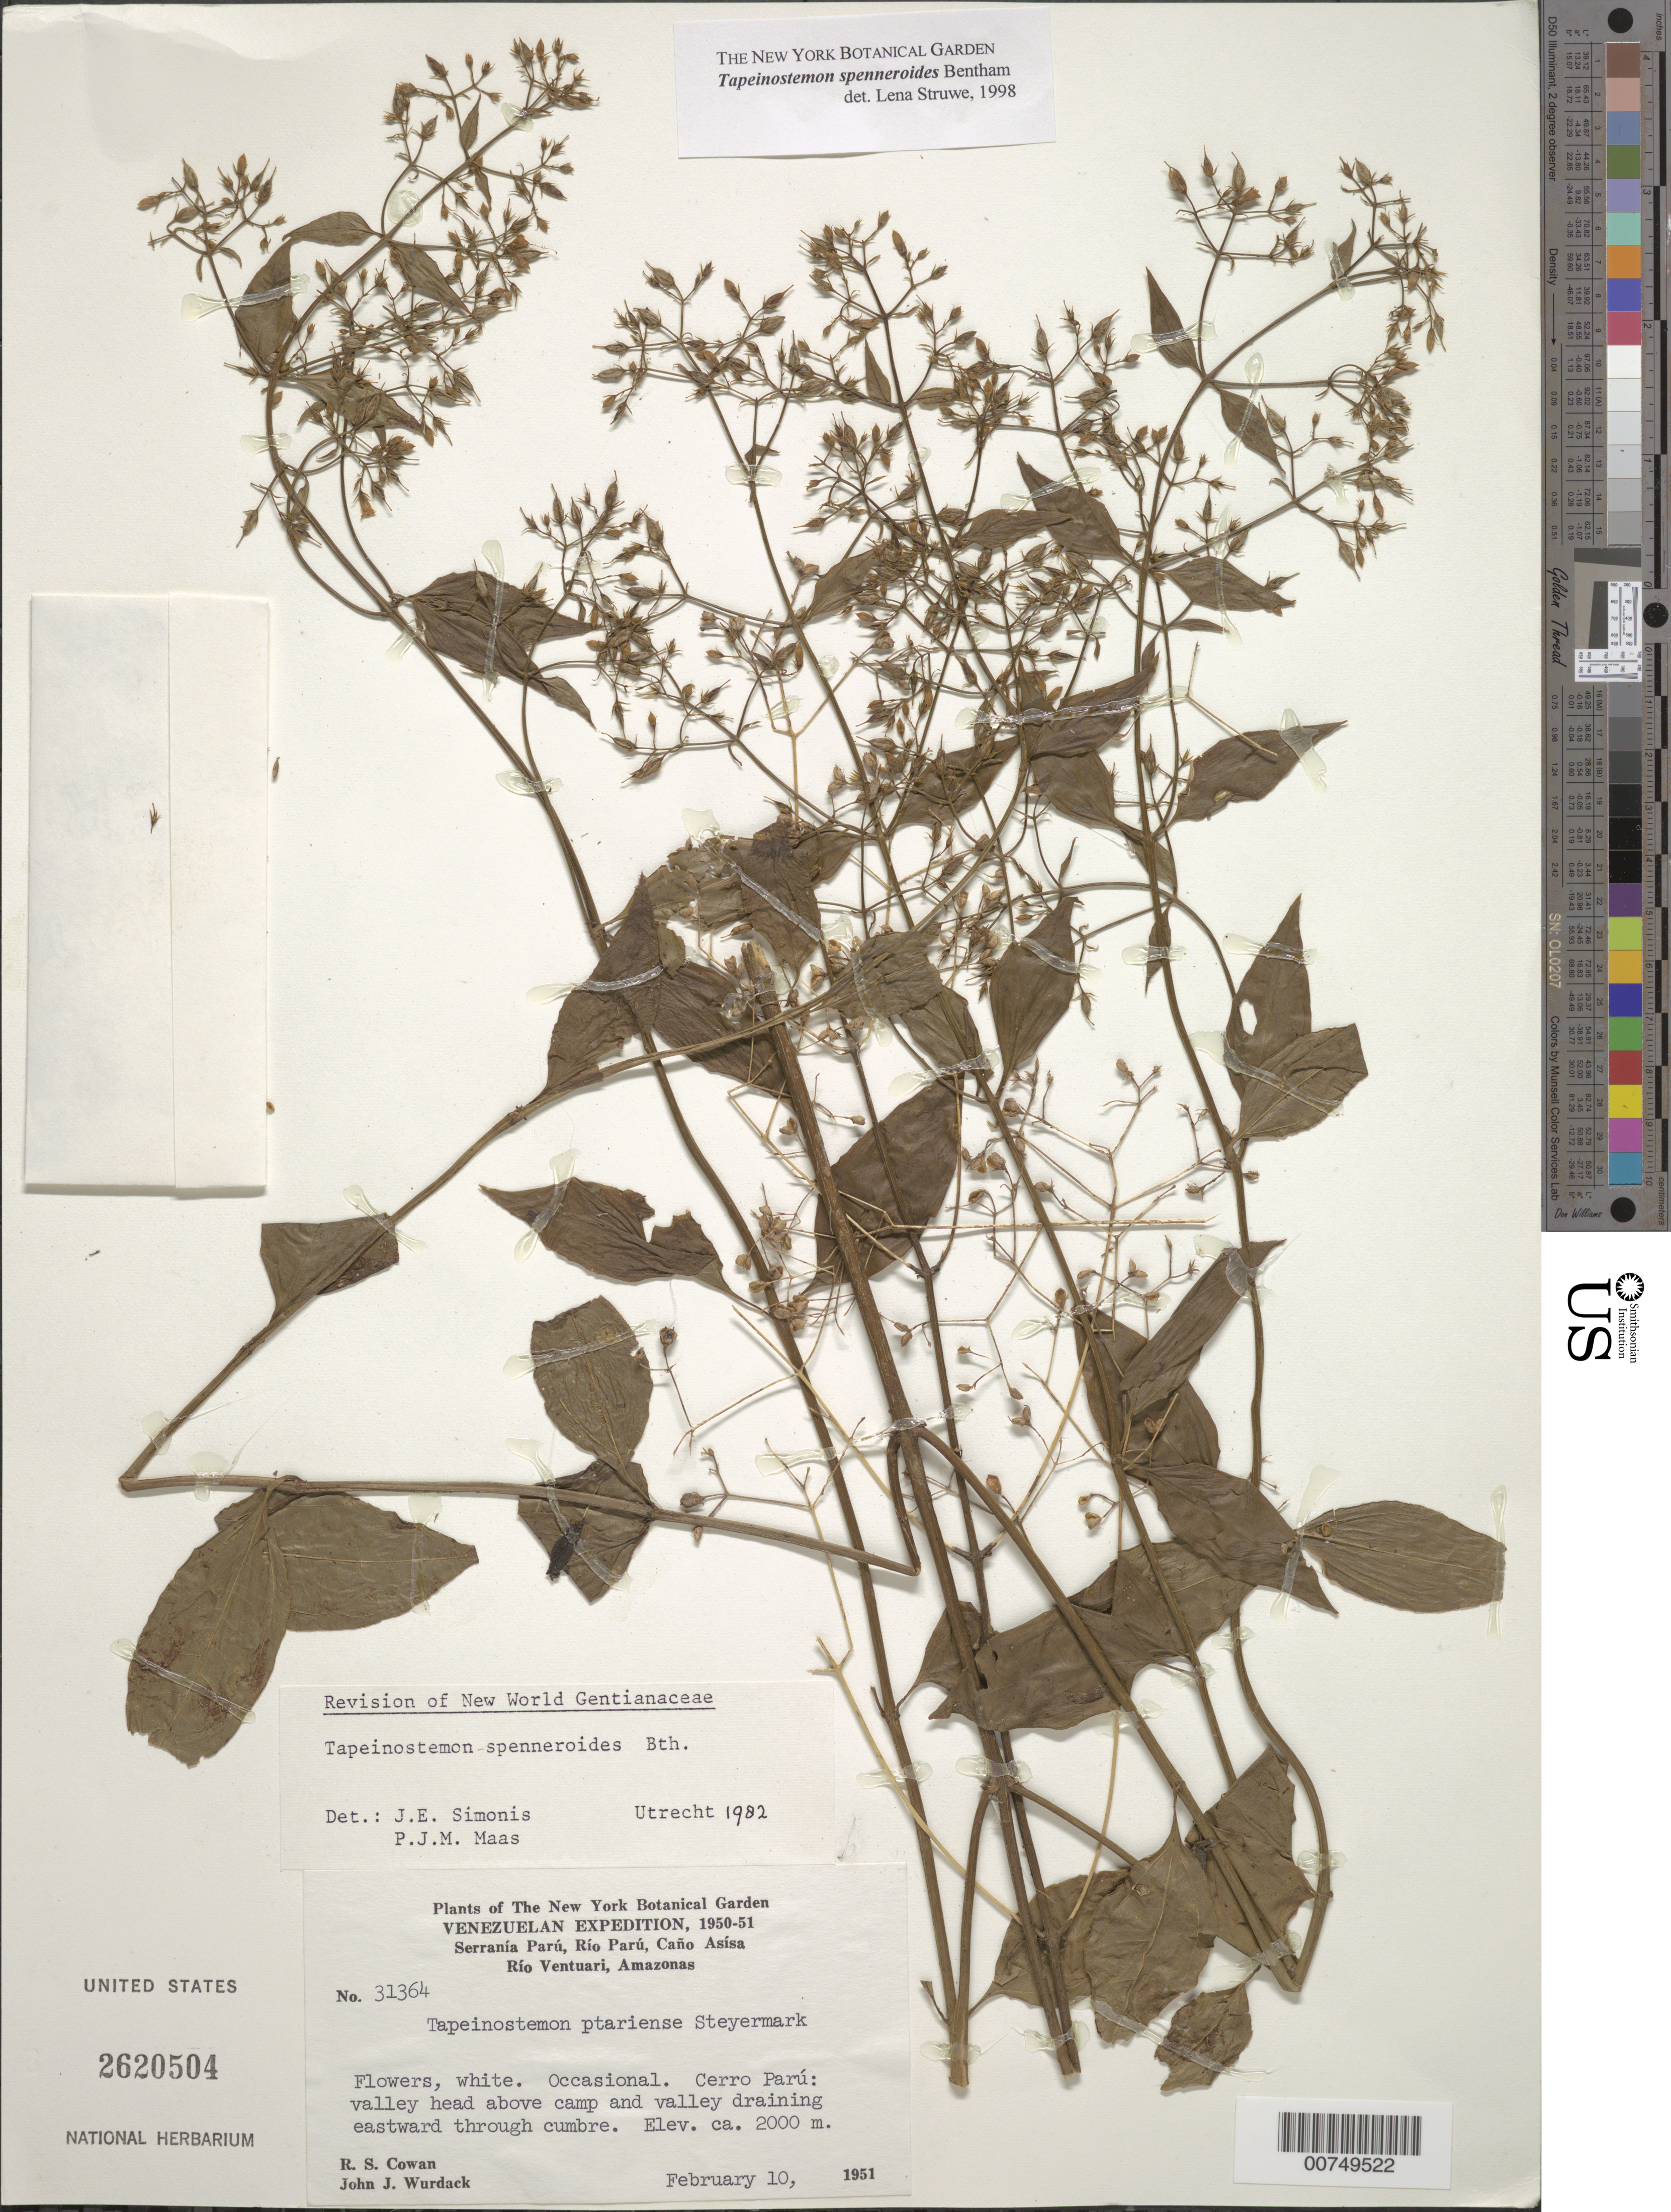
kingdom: Plantae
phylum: Tracheophyta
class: Magnoliopsida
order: Gentianales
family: Gentianaceae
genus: Tapeinostemon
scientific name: Tapeinostemon spenneroides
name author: Benth.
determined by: Simonis, J. E.; Maas, P. J.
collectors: R. S. Cowan & J. J. Wurdack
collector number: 31364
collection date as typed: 10-Feb-51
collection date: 1951-02-10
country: Venezuela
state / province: Amazonas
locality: Serranía Parú, Río Parú, Caño Asísa, Río Ventuari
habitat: Valley above camp and valley draining eastward through cumbre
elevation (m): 2000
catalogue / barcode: US 2620504